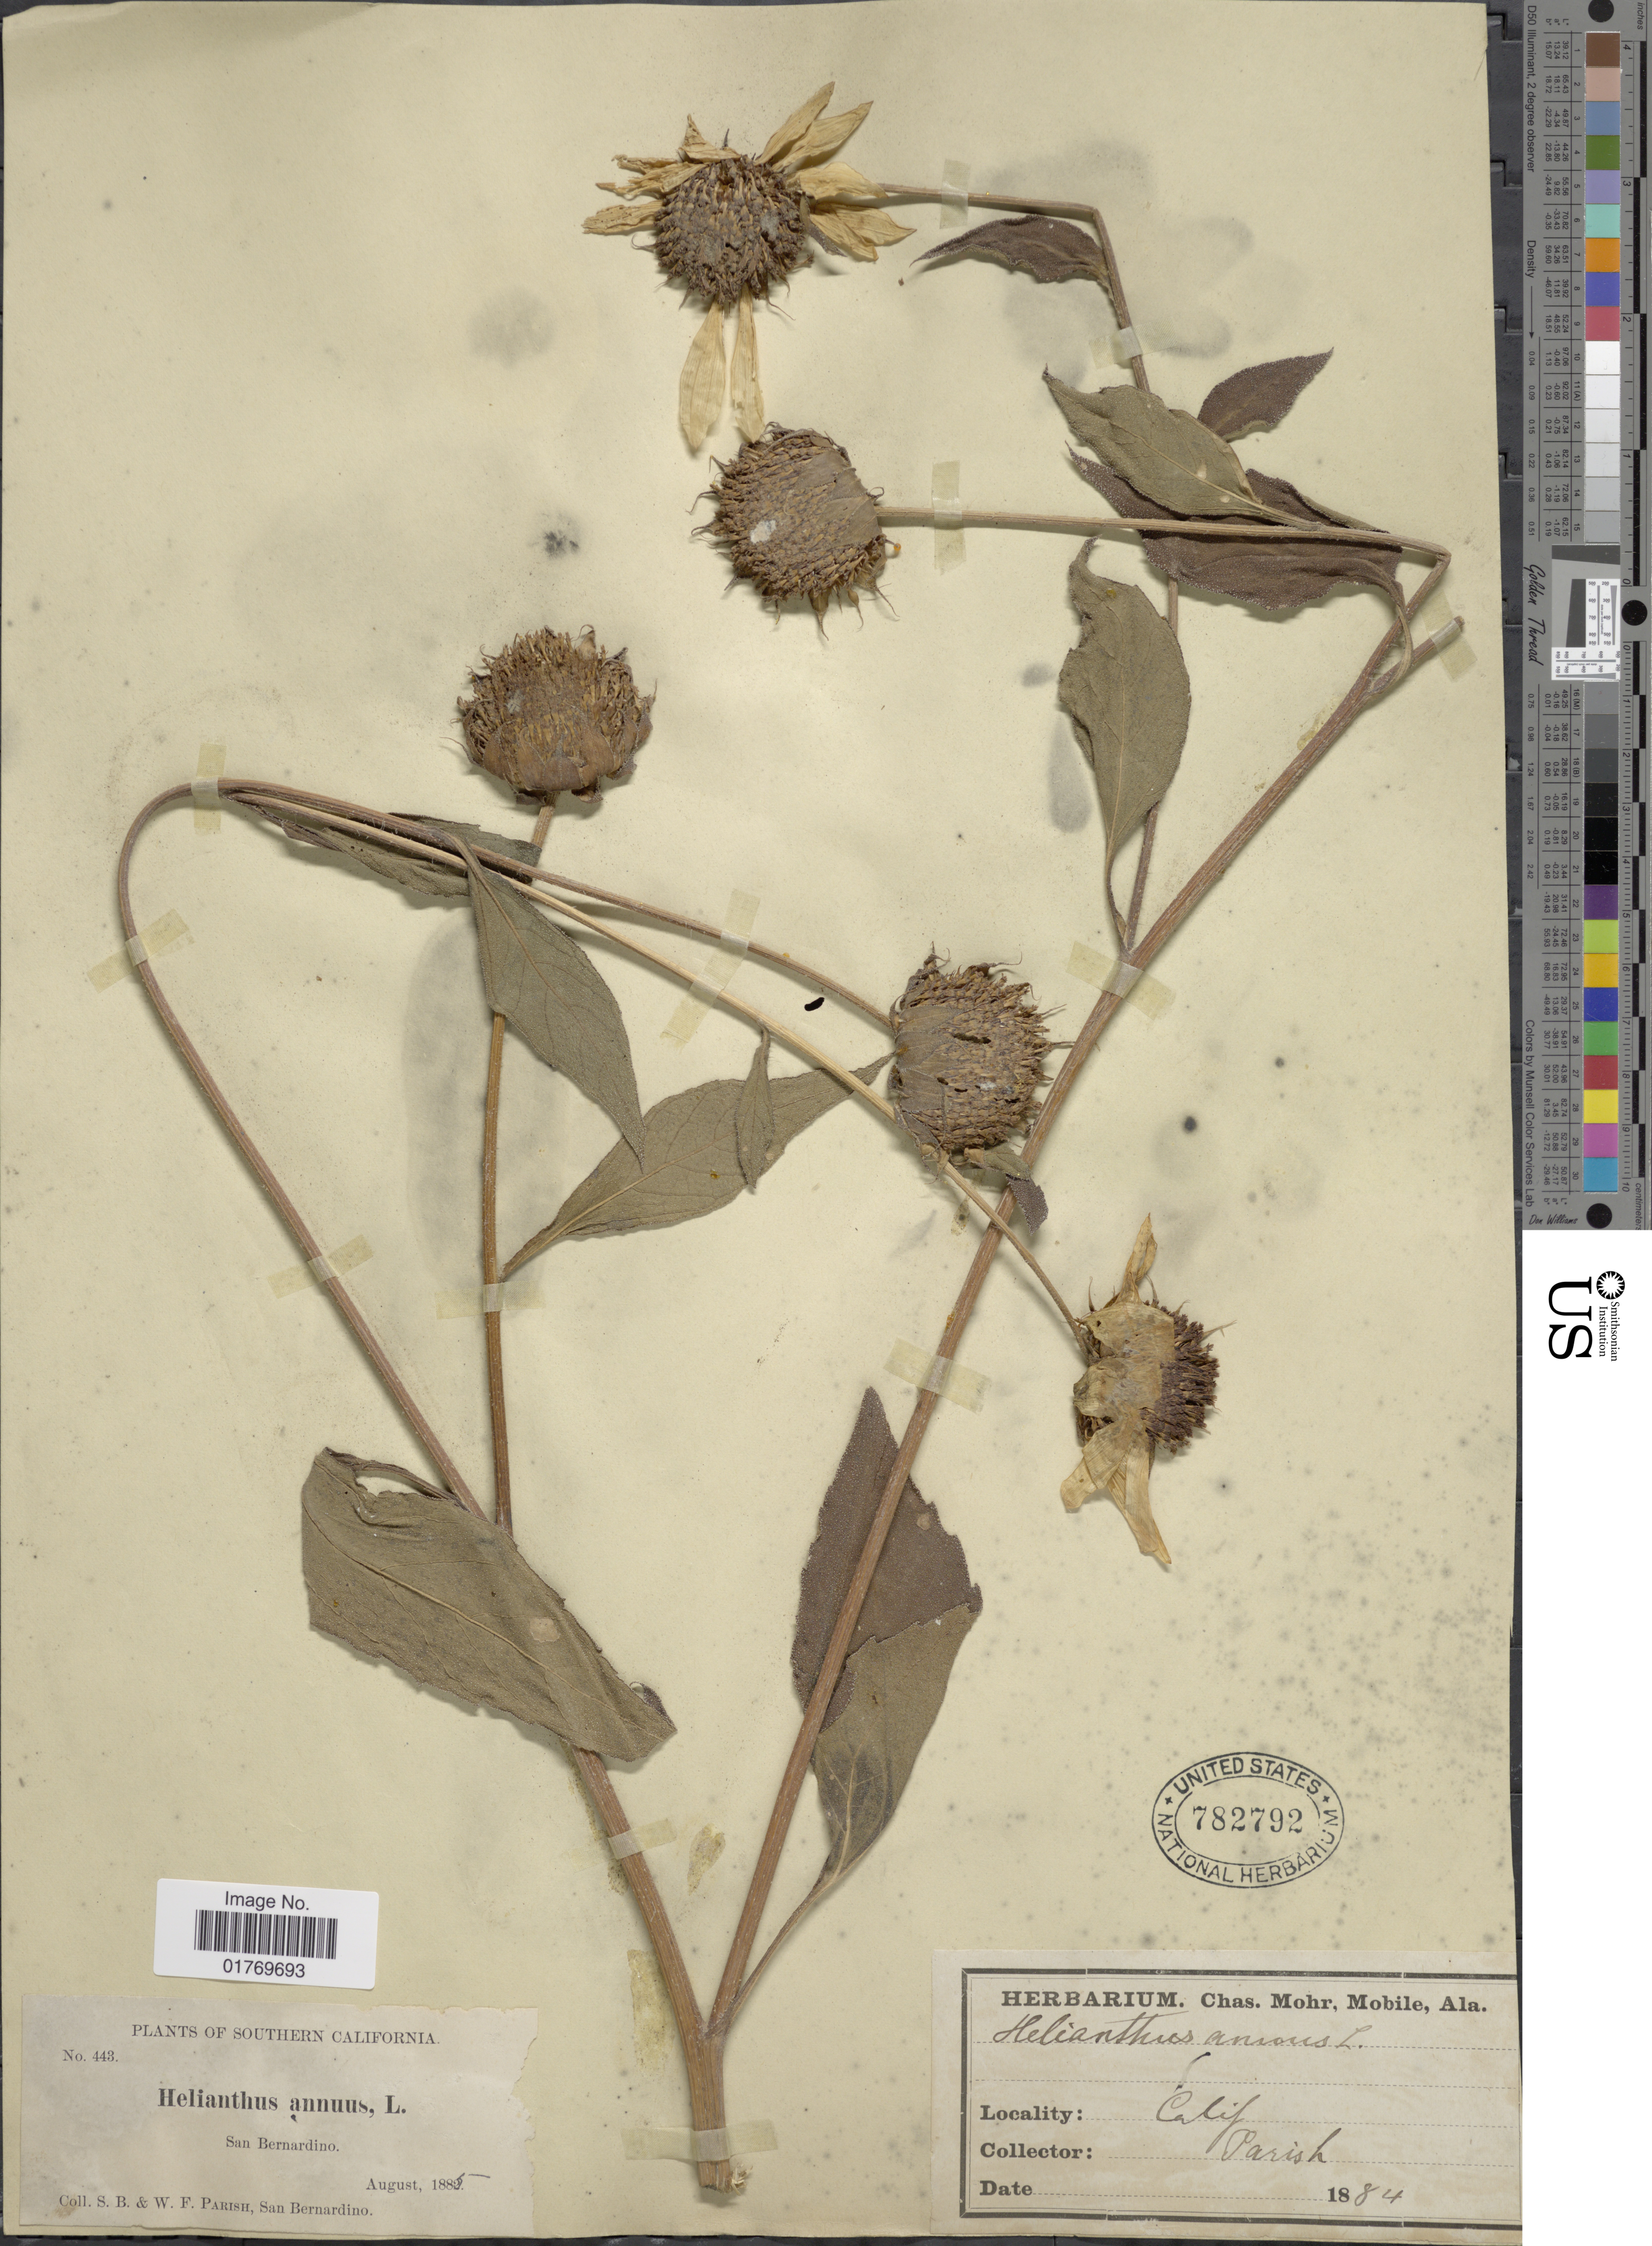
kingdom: Plantae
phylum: Tracheophyta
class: Magnoliopsida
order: Asterales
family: Asteraceae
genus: Helianthus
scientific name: Helianthus annuus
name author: L.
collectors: S. B. Parish & W. F. Parish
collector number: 443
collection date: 1885-08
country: United States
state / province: California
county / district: San Bernardino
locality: Southern California, San Bernardino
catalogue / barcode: US 782792